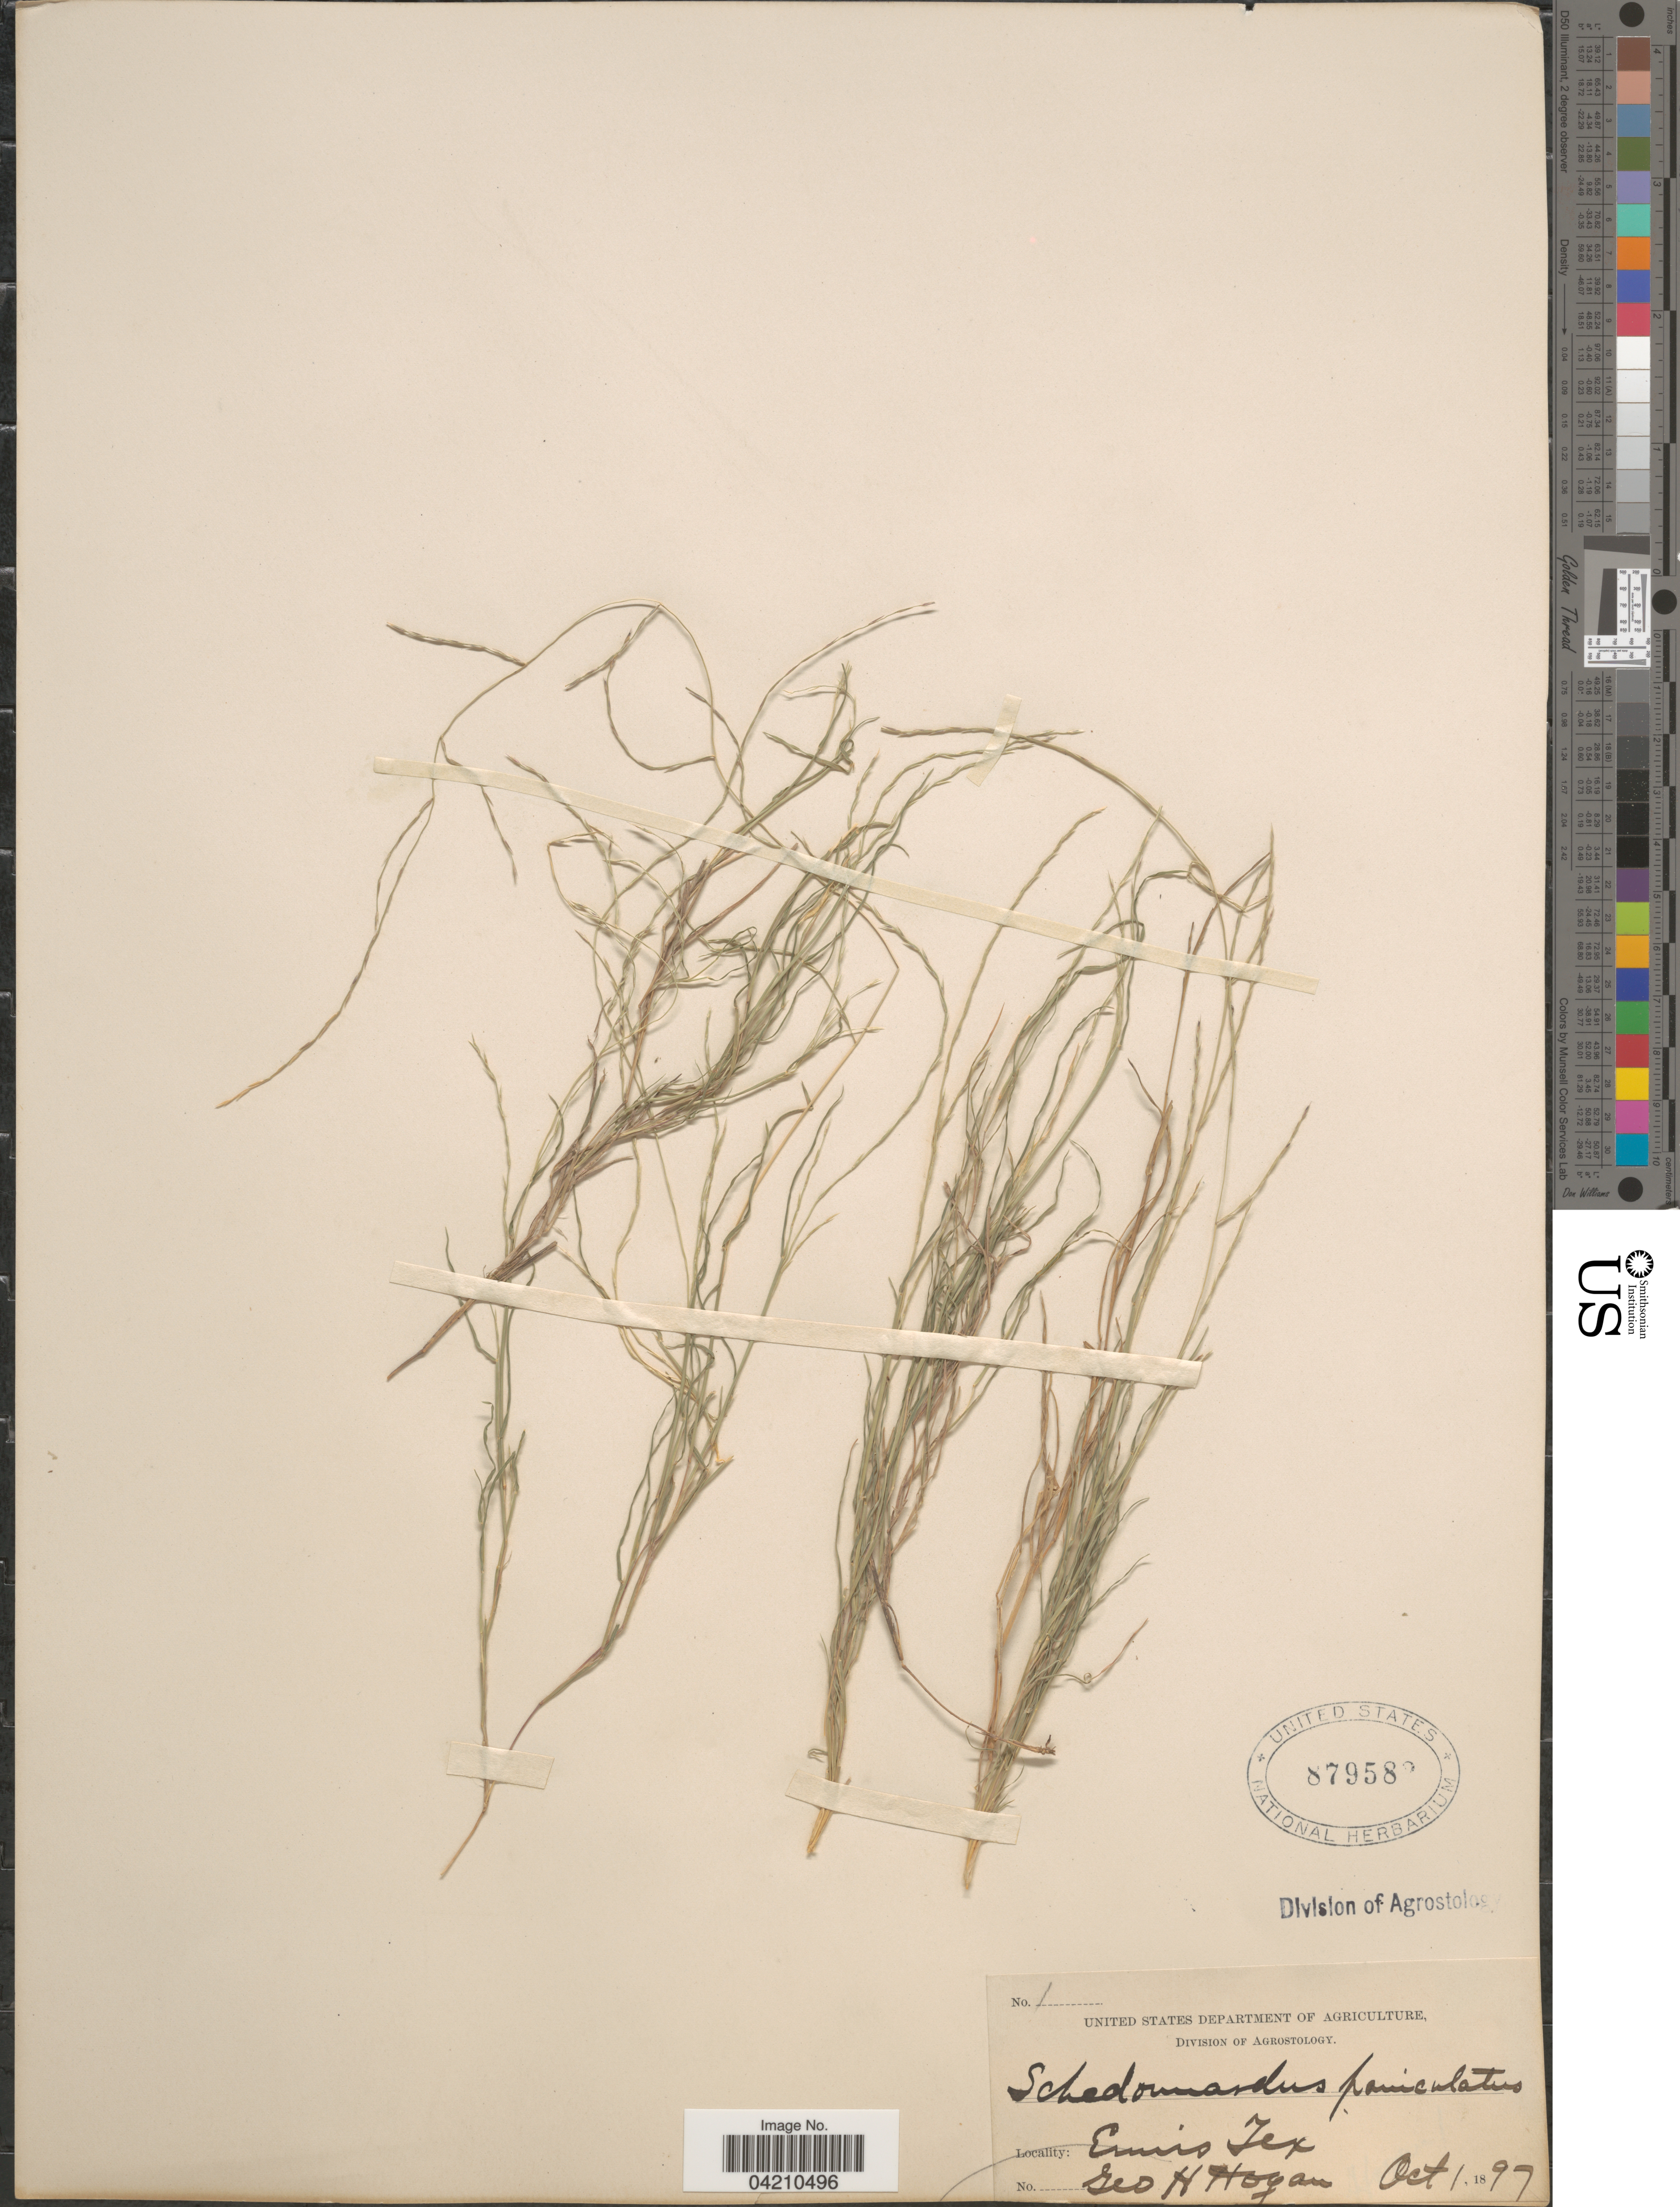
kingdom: Plantae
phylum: Tracheophyta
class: Liliopsida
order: Poales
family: Poaceae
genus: Muhlenbergia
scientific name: Muhlenbergia paniculata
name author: (Nutt.) Columbus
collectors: G. Hogan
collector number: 1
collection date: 1897-10-01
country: United States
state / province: Texas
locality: Ermis.